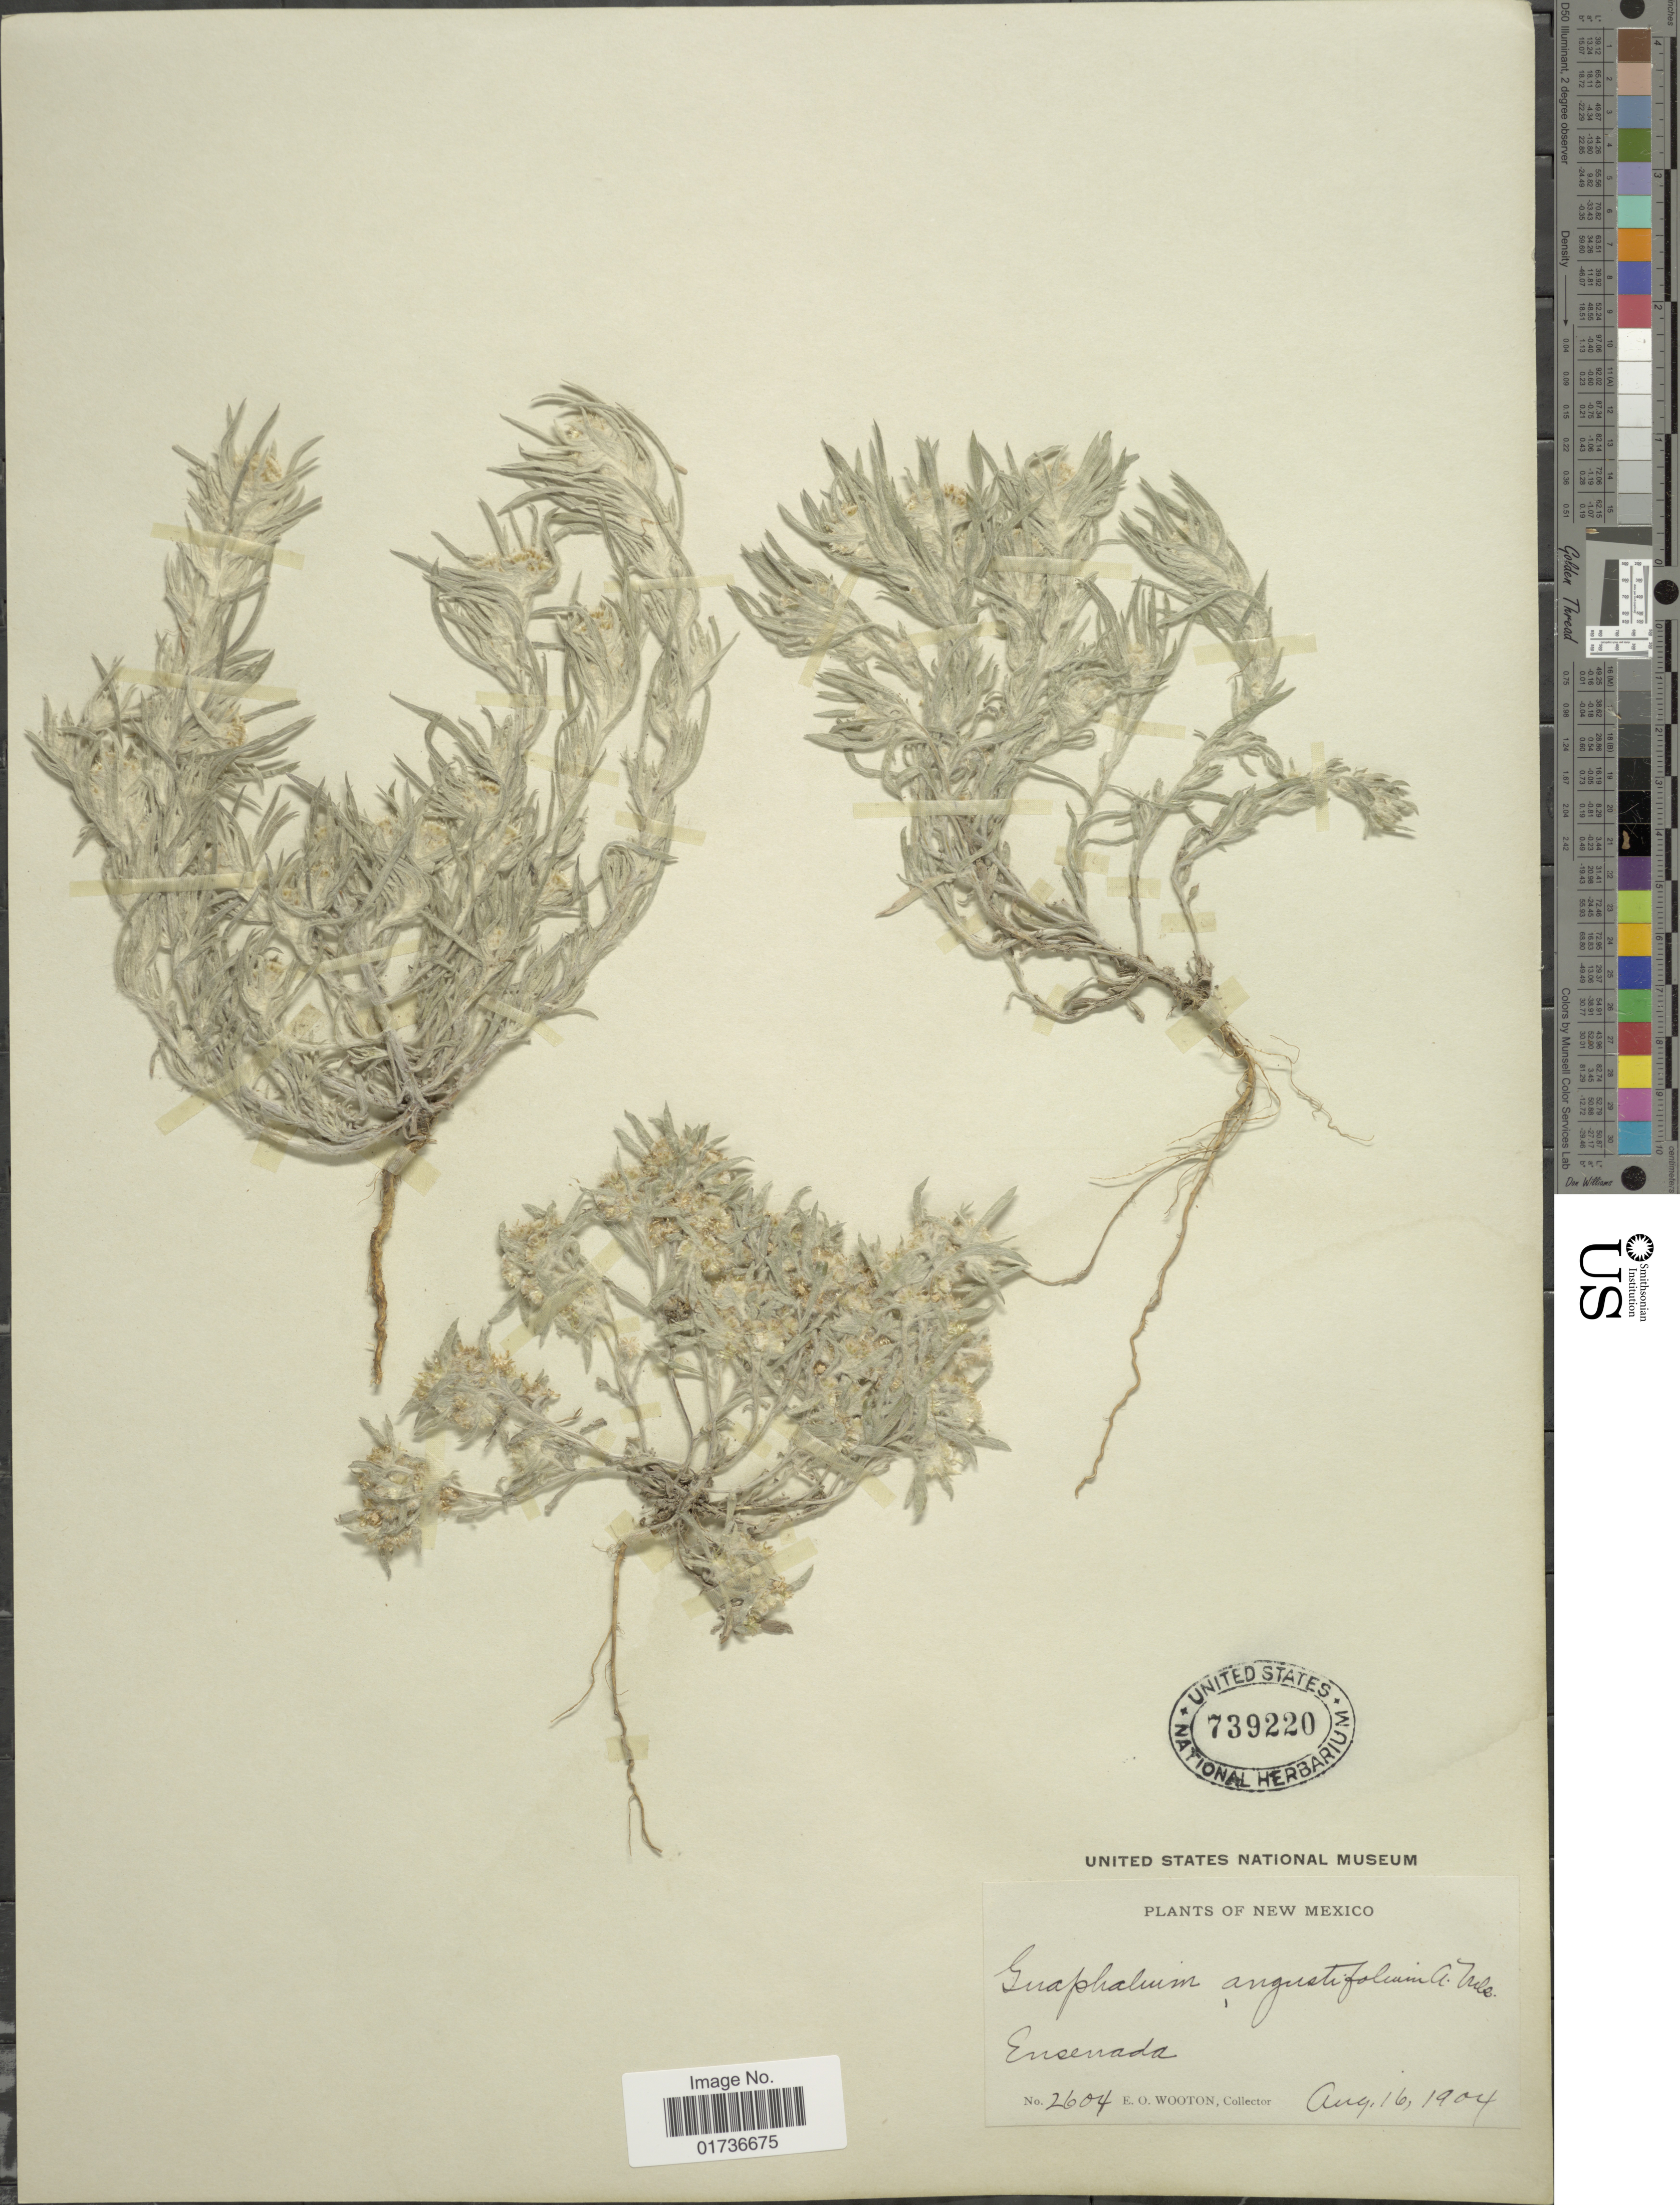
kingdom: Plantae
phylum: Tracheophyta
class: Magnoliopsida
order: Asterales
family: Asteraceae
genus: Gnaphalium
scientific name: Gnaphalium exilifolium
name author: A. Nelson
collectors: E. O. Wooton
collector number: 2604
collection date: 1904-08-16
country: United States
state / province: New Mexico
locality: Ensenada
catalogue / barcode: US 739220